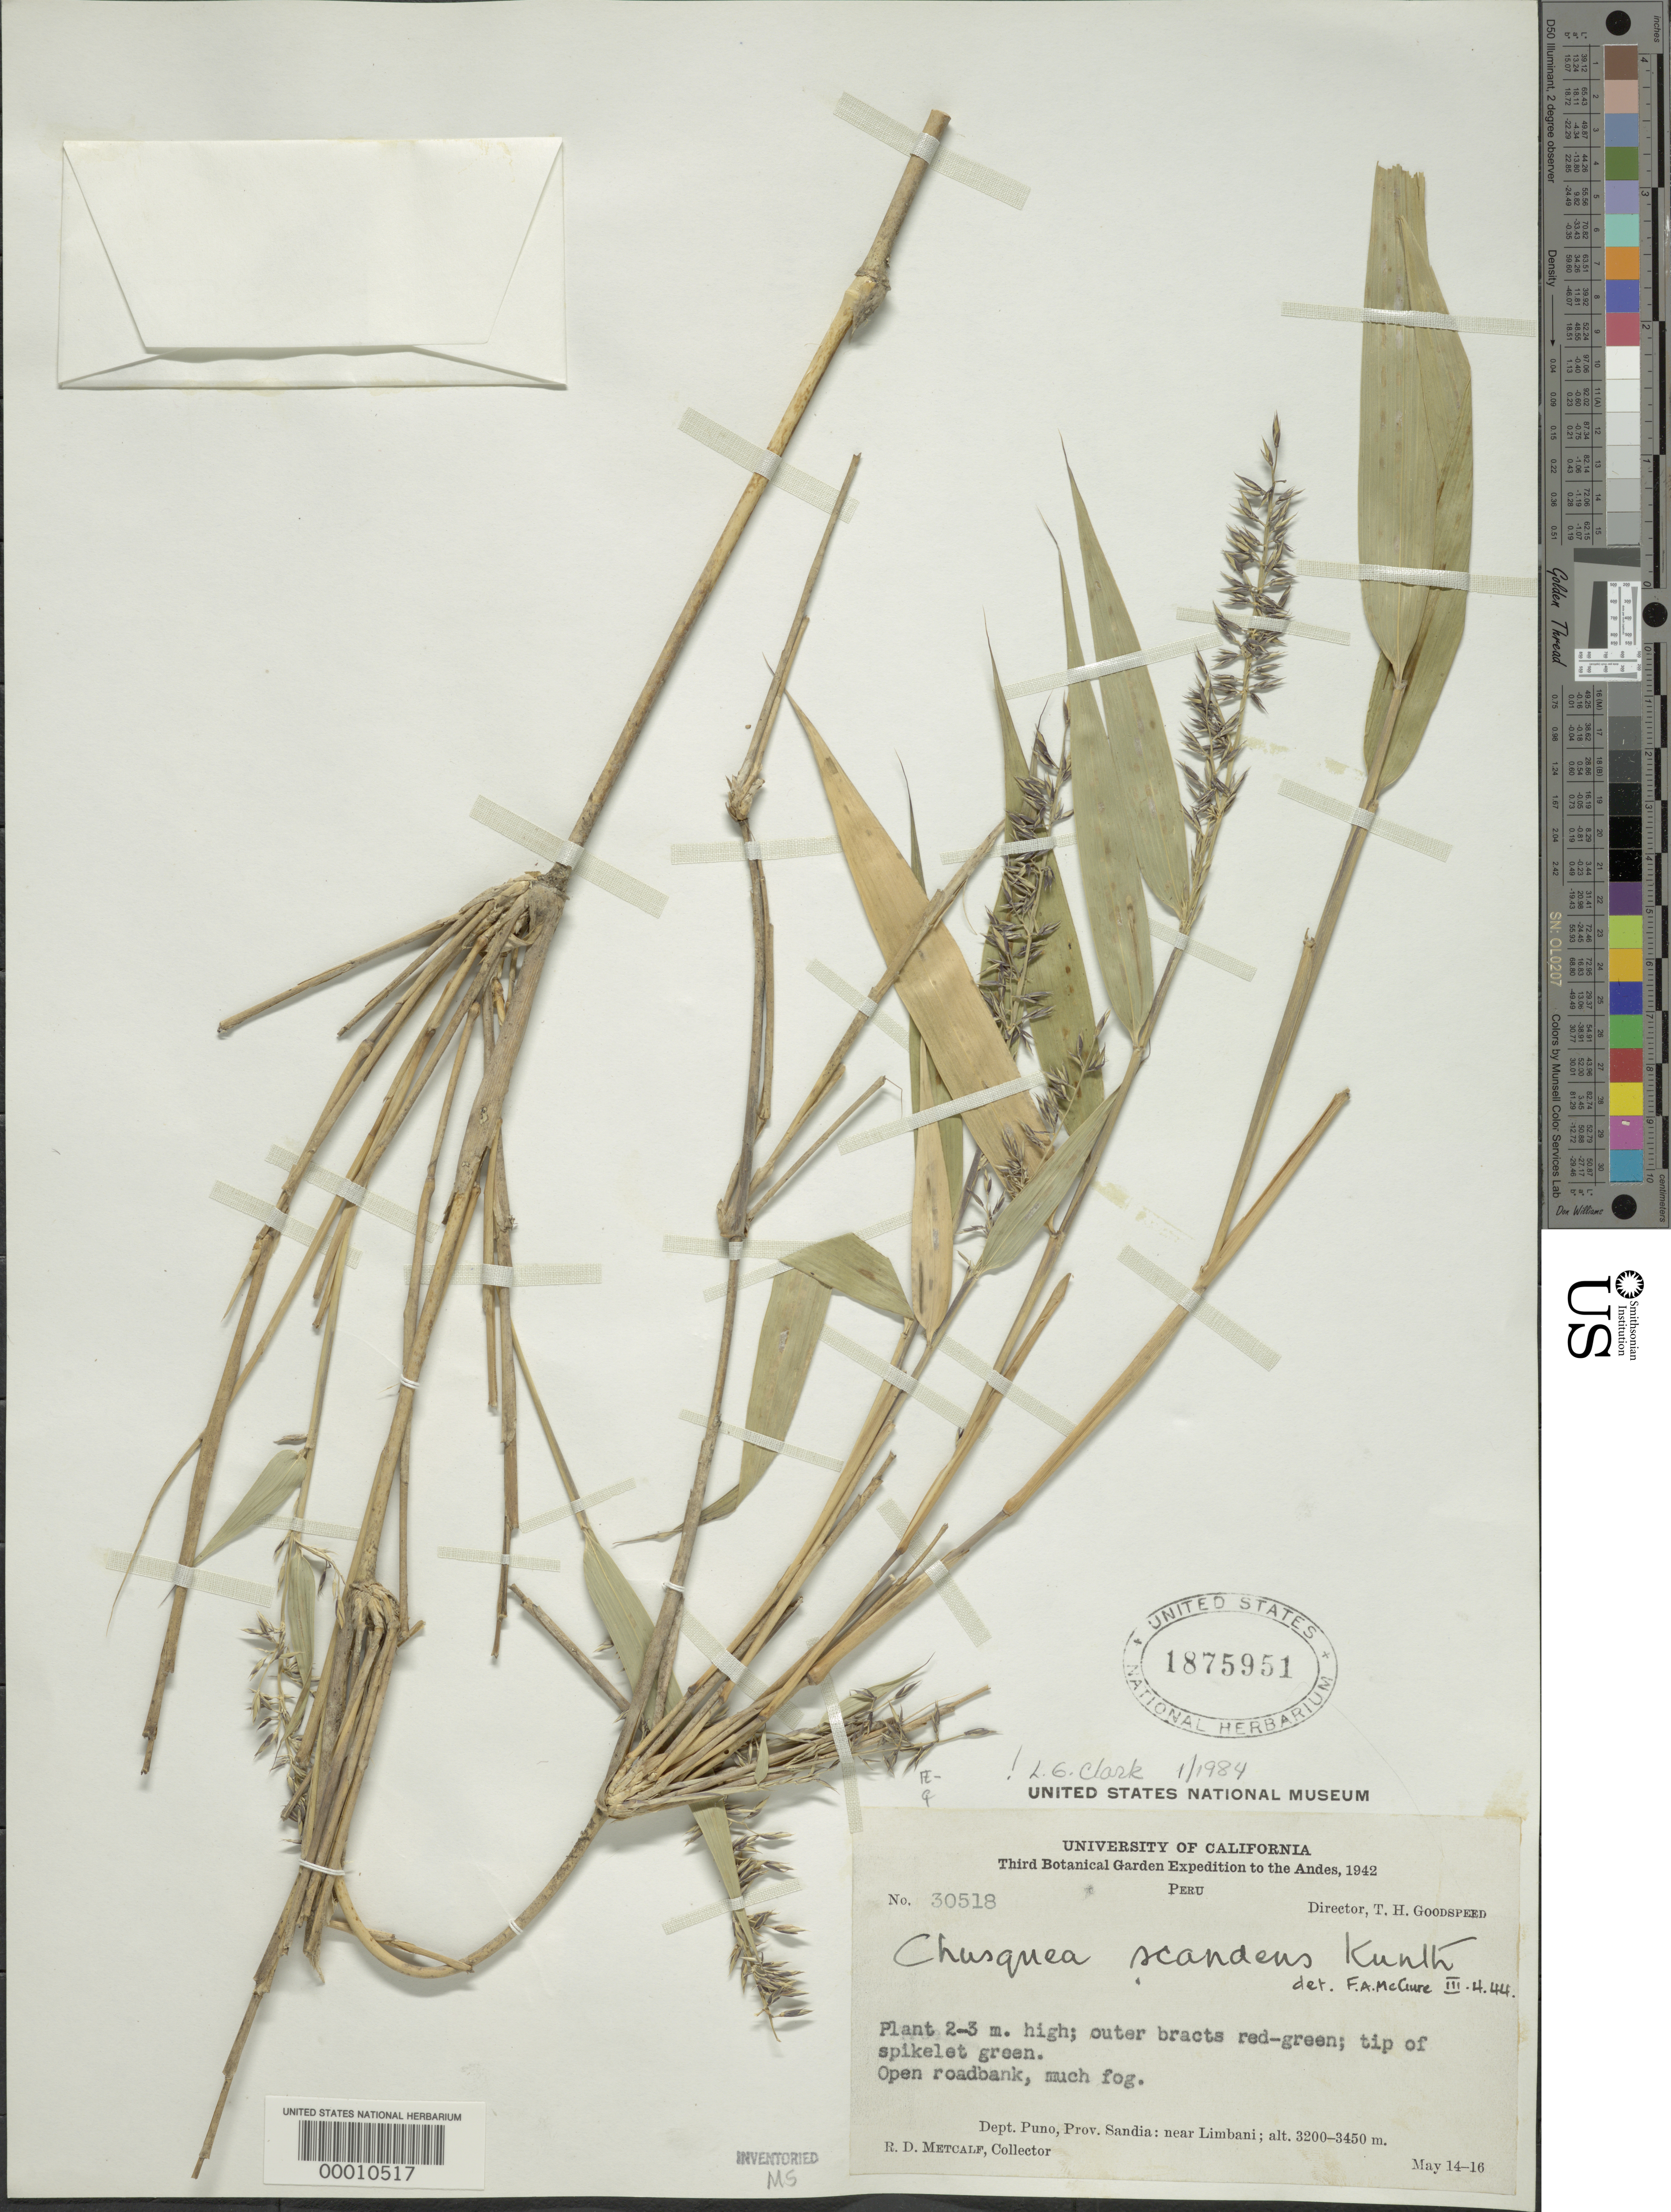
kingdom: Plantae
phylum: Tracheophyta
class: Liliopsida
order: Poales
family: Poaceae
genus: Chusquea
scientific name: Chusquea scandens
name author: Kunth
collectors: R. D. Metcalf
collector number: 30518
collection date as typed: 14 May 1942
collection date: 1942-05-14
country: Peru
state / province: Puno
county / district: Sandia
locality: Limbani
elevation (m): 3200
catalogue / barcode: US 1875951